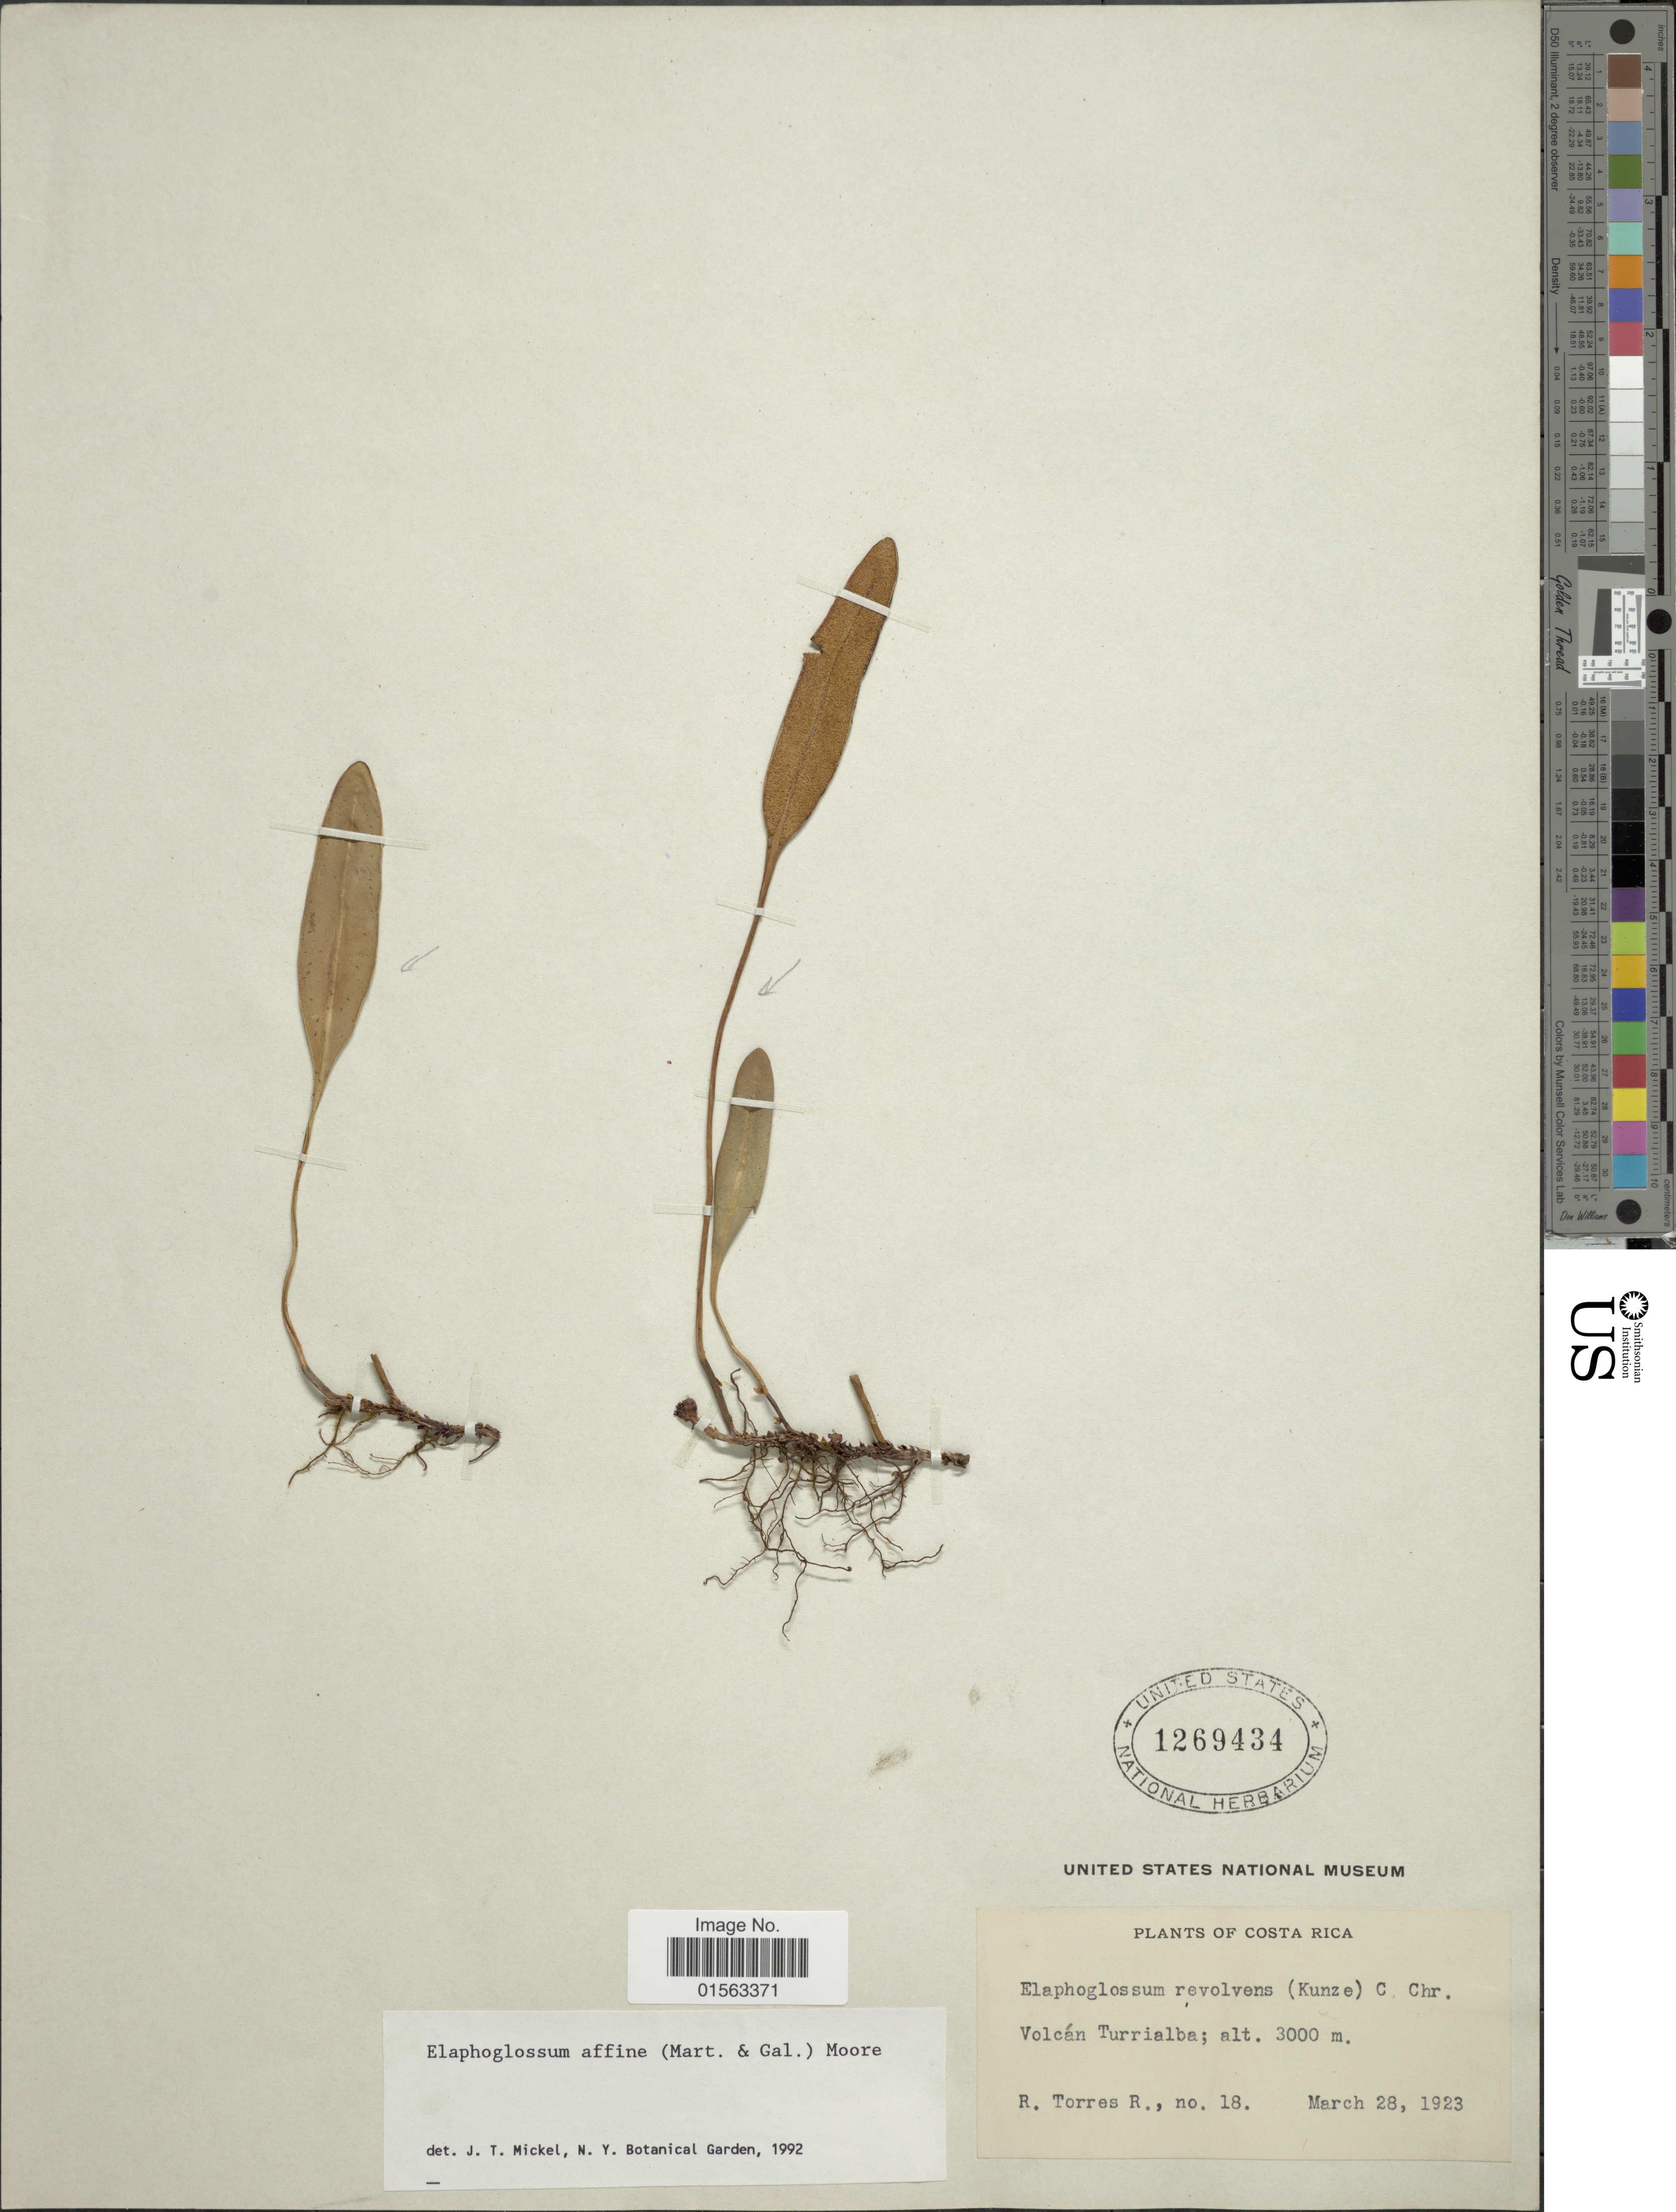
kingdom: Plantae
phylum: Tracheophyta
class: Polypodiopsida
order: Polypodiales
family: Dryopteridaceae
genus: Elaphoglossum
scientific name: Elaphoglossum affine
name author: (M. Martens & Galeotti) T. Moore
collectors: R. Torres R.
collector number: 18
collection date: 1923-03-28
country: Costa Rica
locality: Volcan Turrialba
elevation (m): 3000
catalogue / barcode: US 1269434